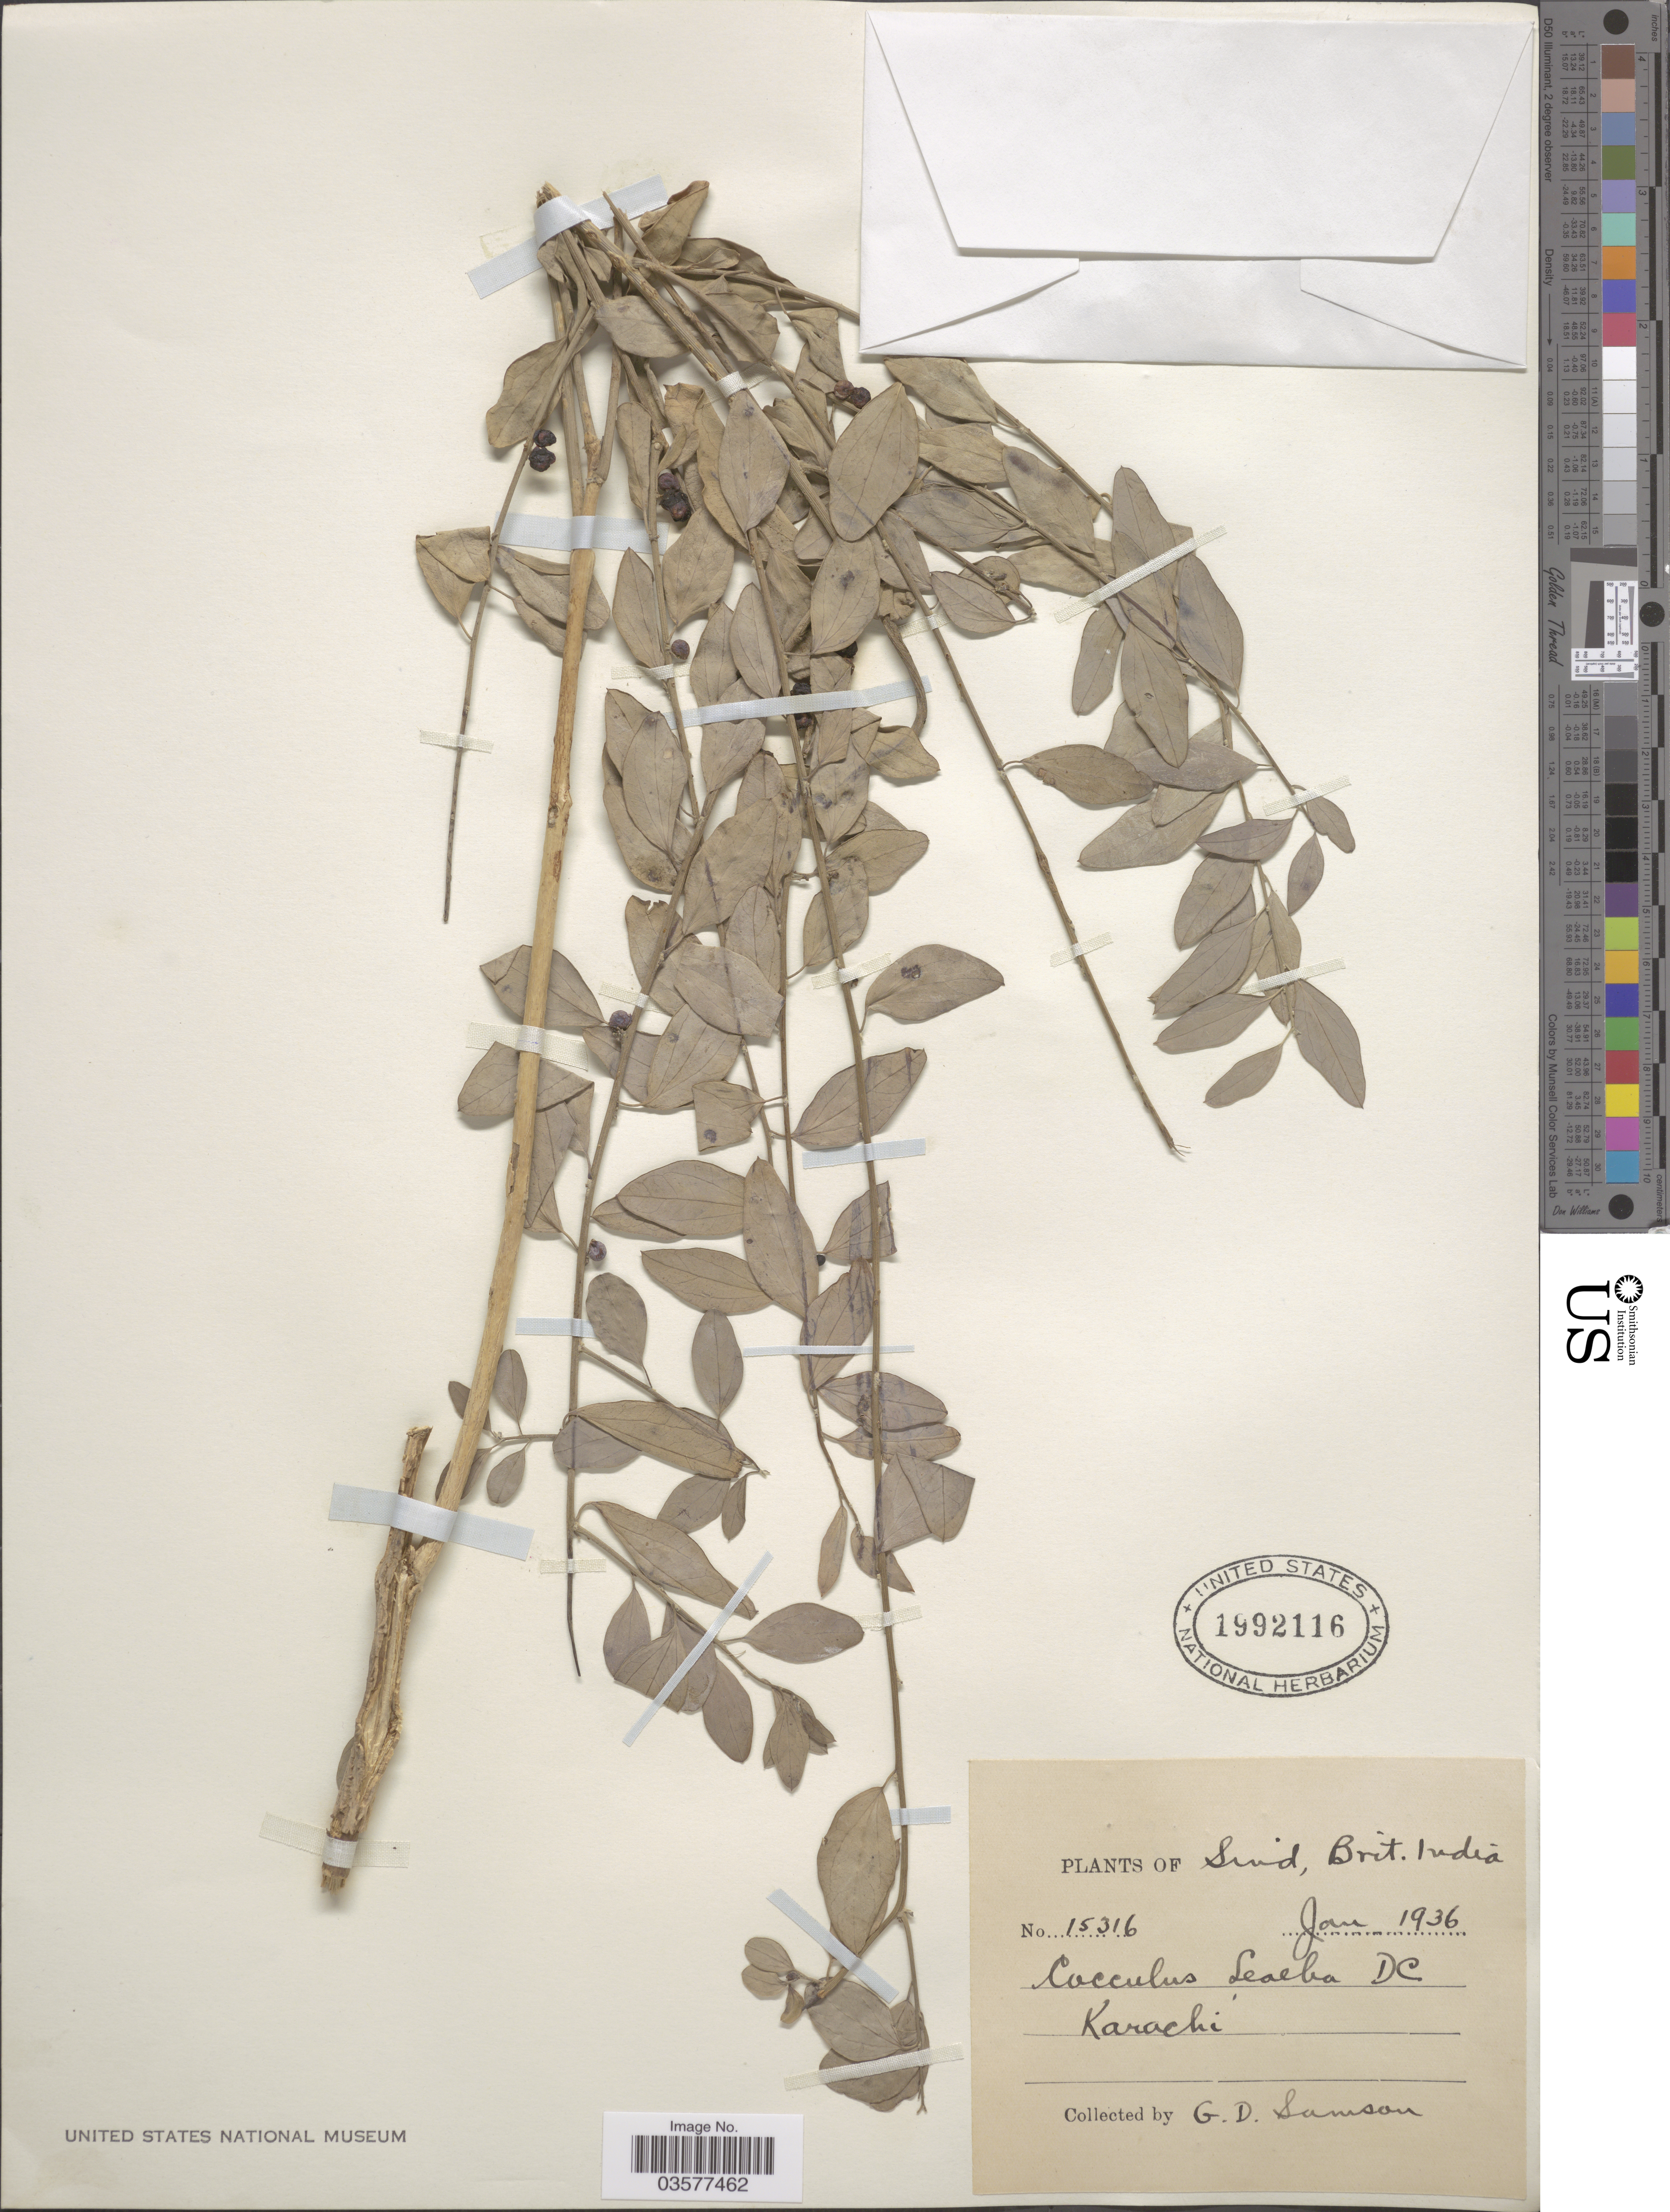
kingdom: Plantae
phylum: Tracheophyta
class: Magnoliopsida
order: Ranunculales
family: Menispermaceae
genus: Cocculus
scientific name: Cocculus pendulus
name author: (J.R. Forst. & G. Forst.) Diels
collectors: G. Samson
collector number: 15316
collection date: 1936-01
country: Pakistan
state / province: Sindh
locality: Sind, Brit. India. Karachi.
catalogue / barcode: US 1992116